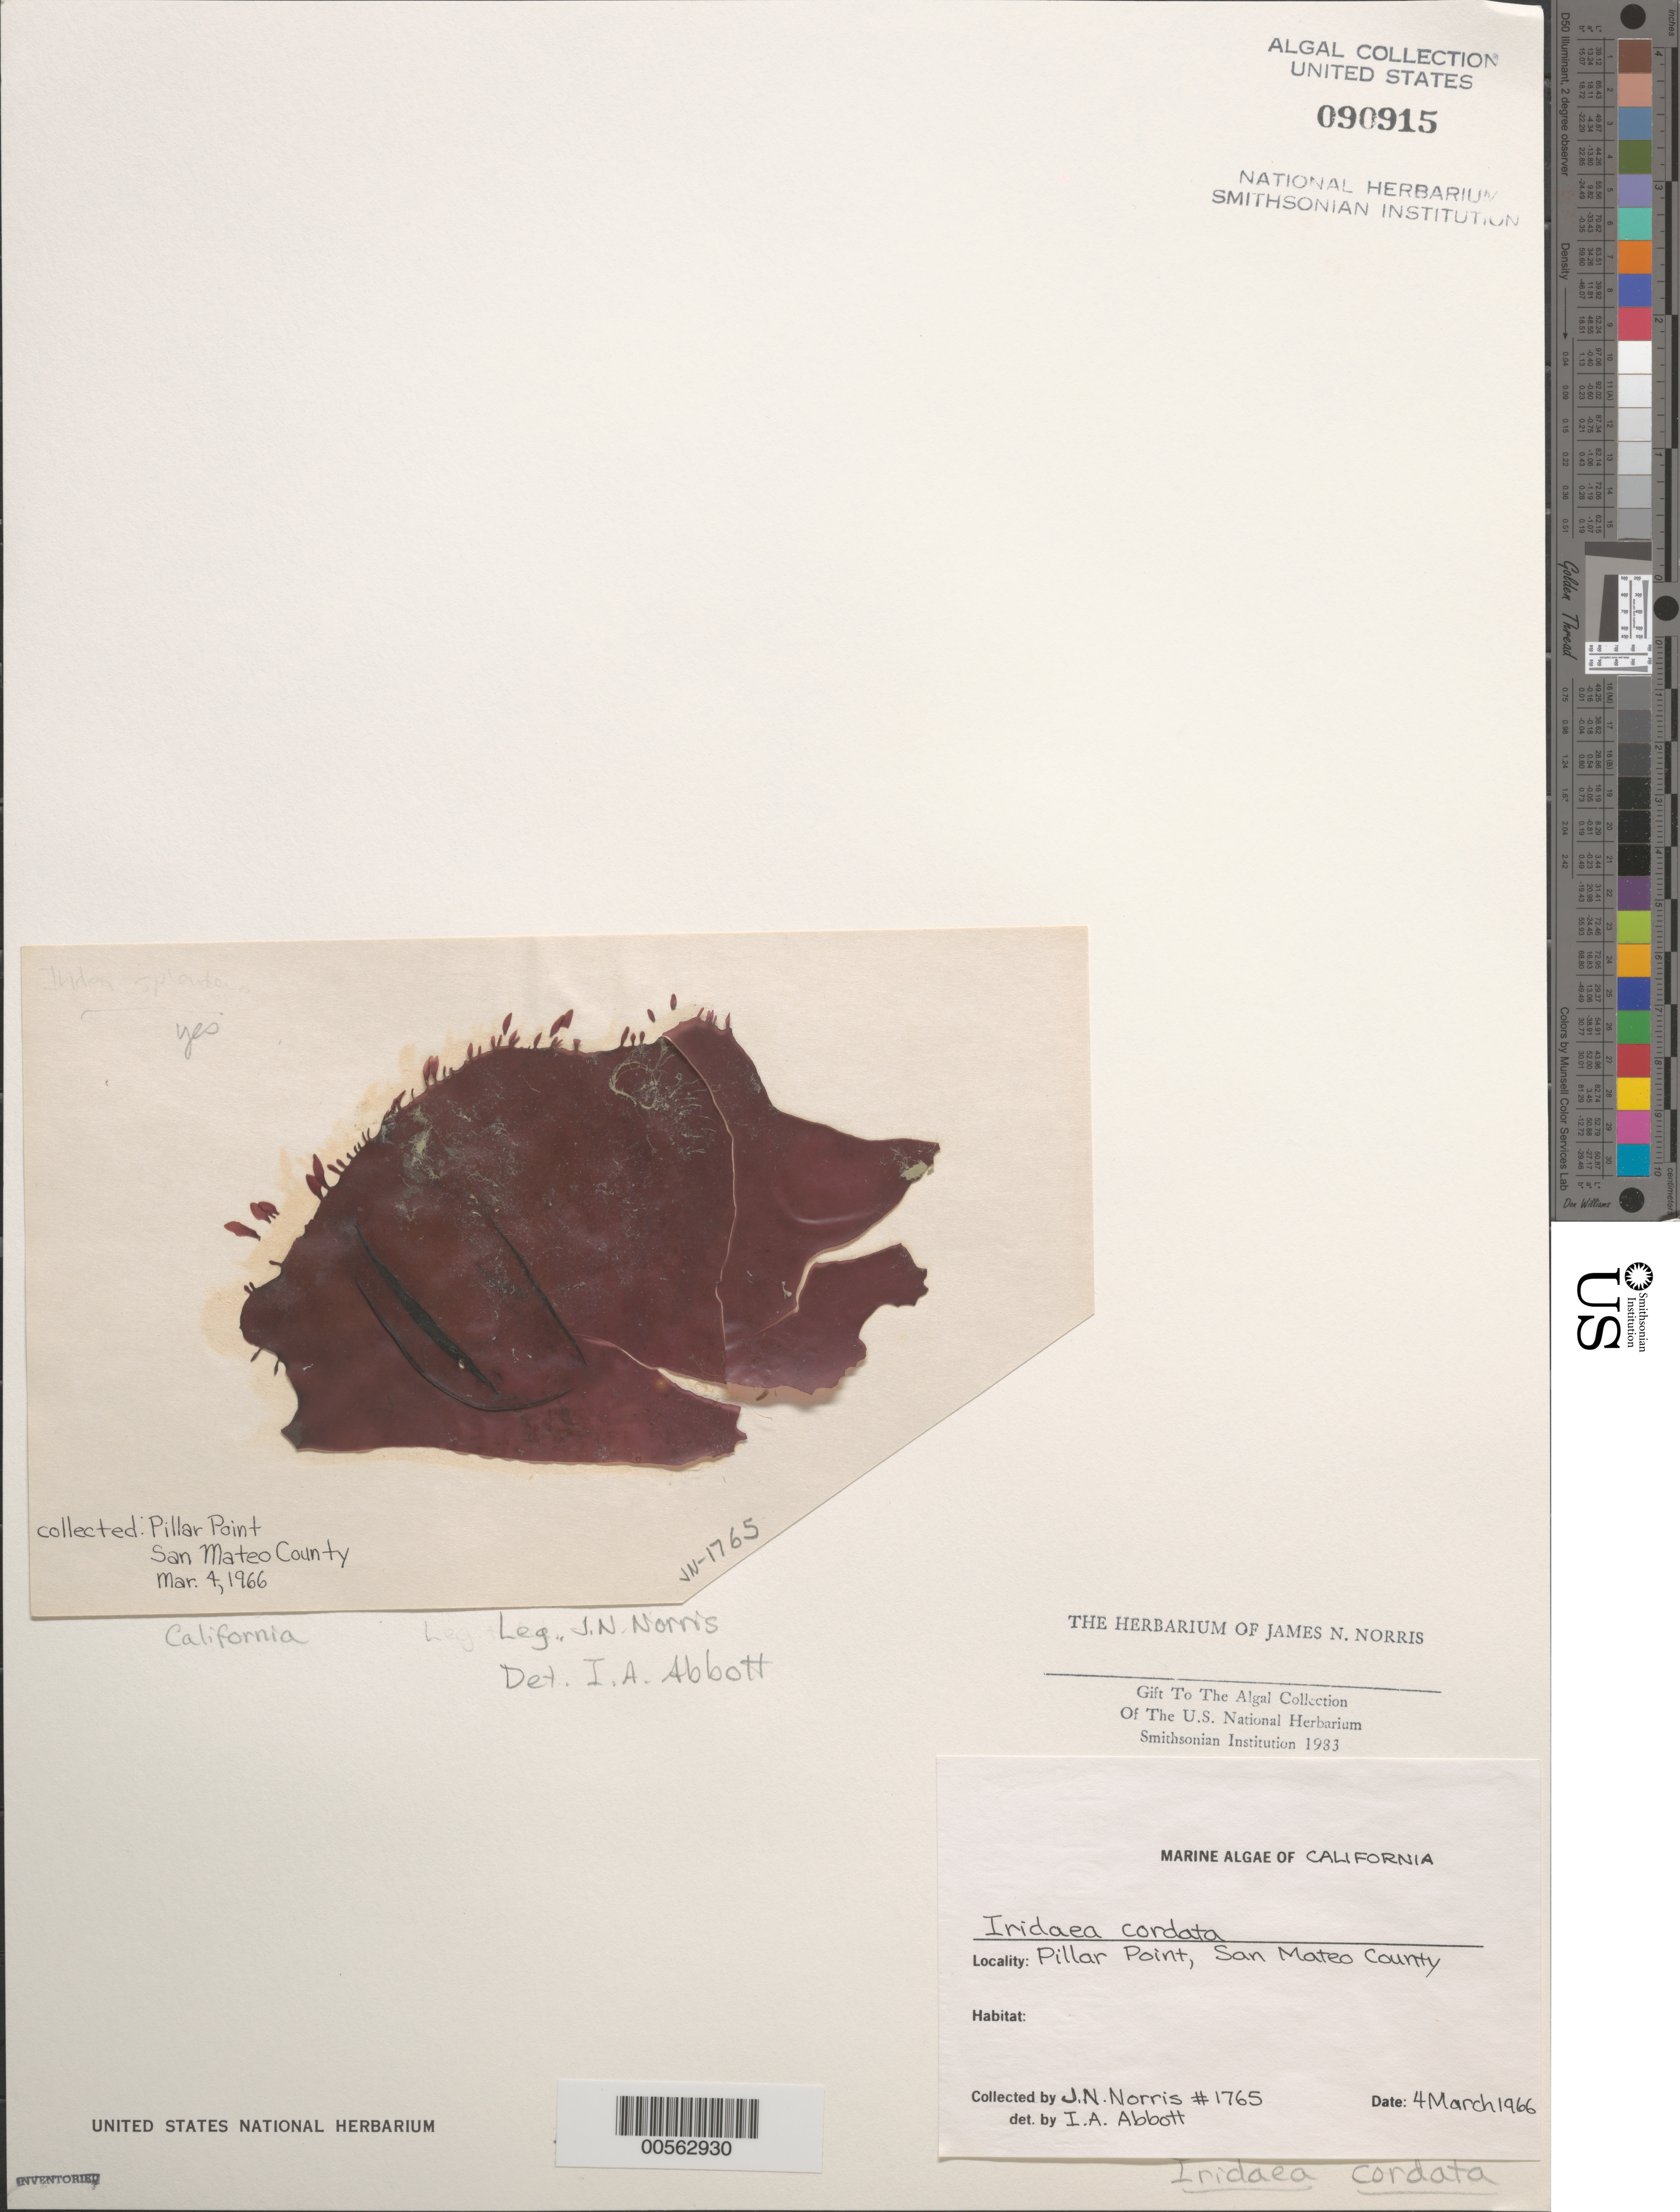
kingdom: Plantae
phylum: Rhodophyta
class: Florideophyceae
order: Gigartinales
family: Gigartinaceae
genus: Iridaea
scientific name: Iridaea cordata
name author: (Turner) Bory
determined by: Abbott, Isabella A.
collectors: J. N. Norris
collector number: JN-1765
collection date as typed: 04 Mar 1966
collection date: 1966-03-04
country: United States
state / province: California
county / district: San Mateo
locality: Pillar Point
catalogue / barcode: US 90915